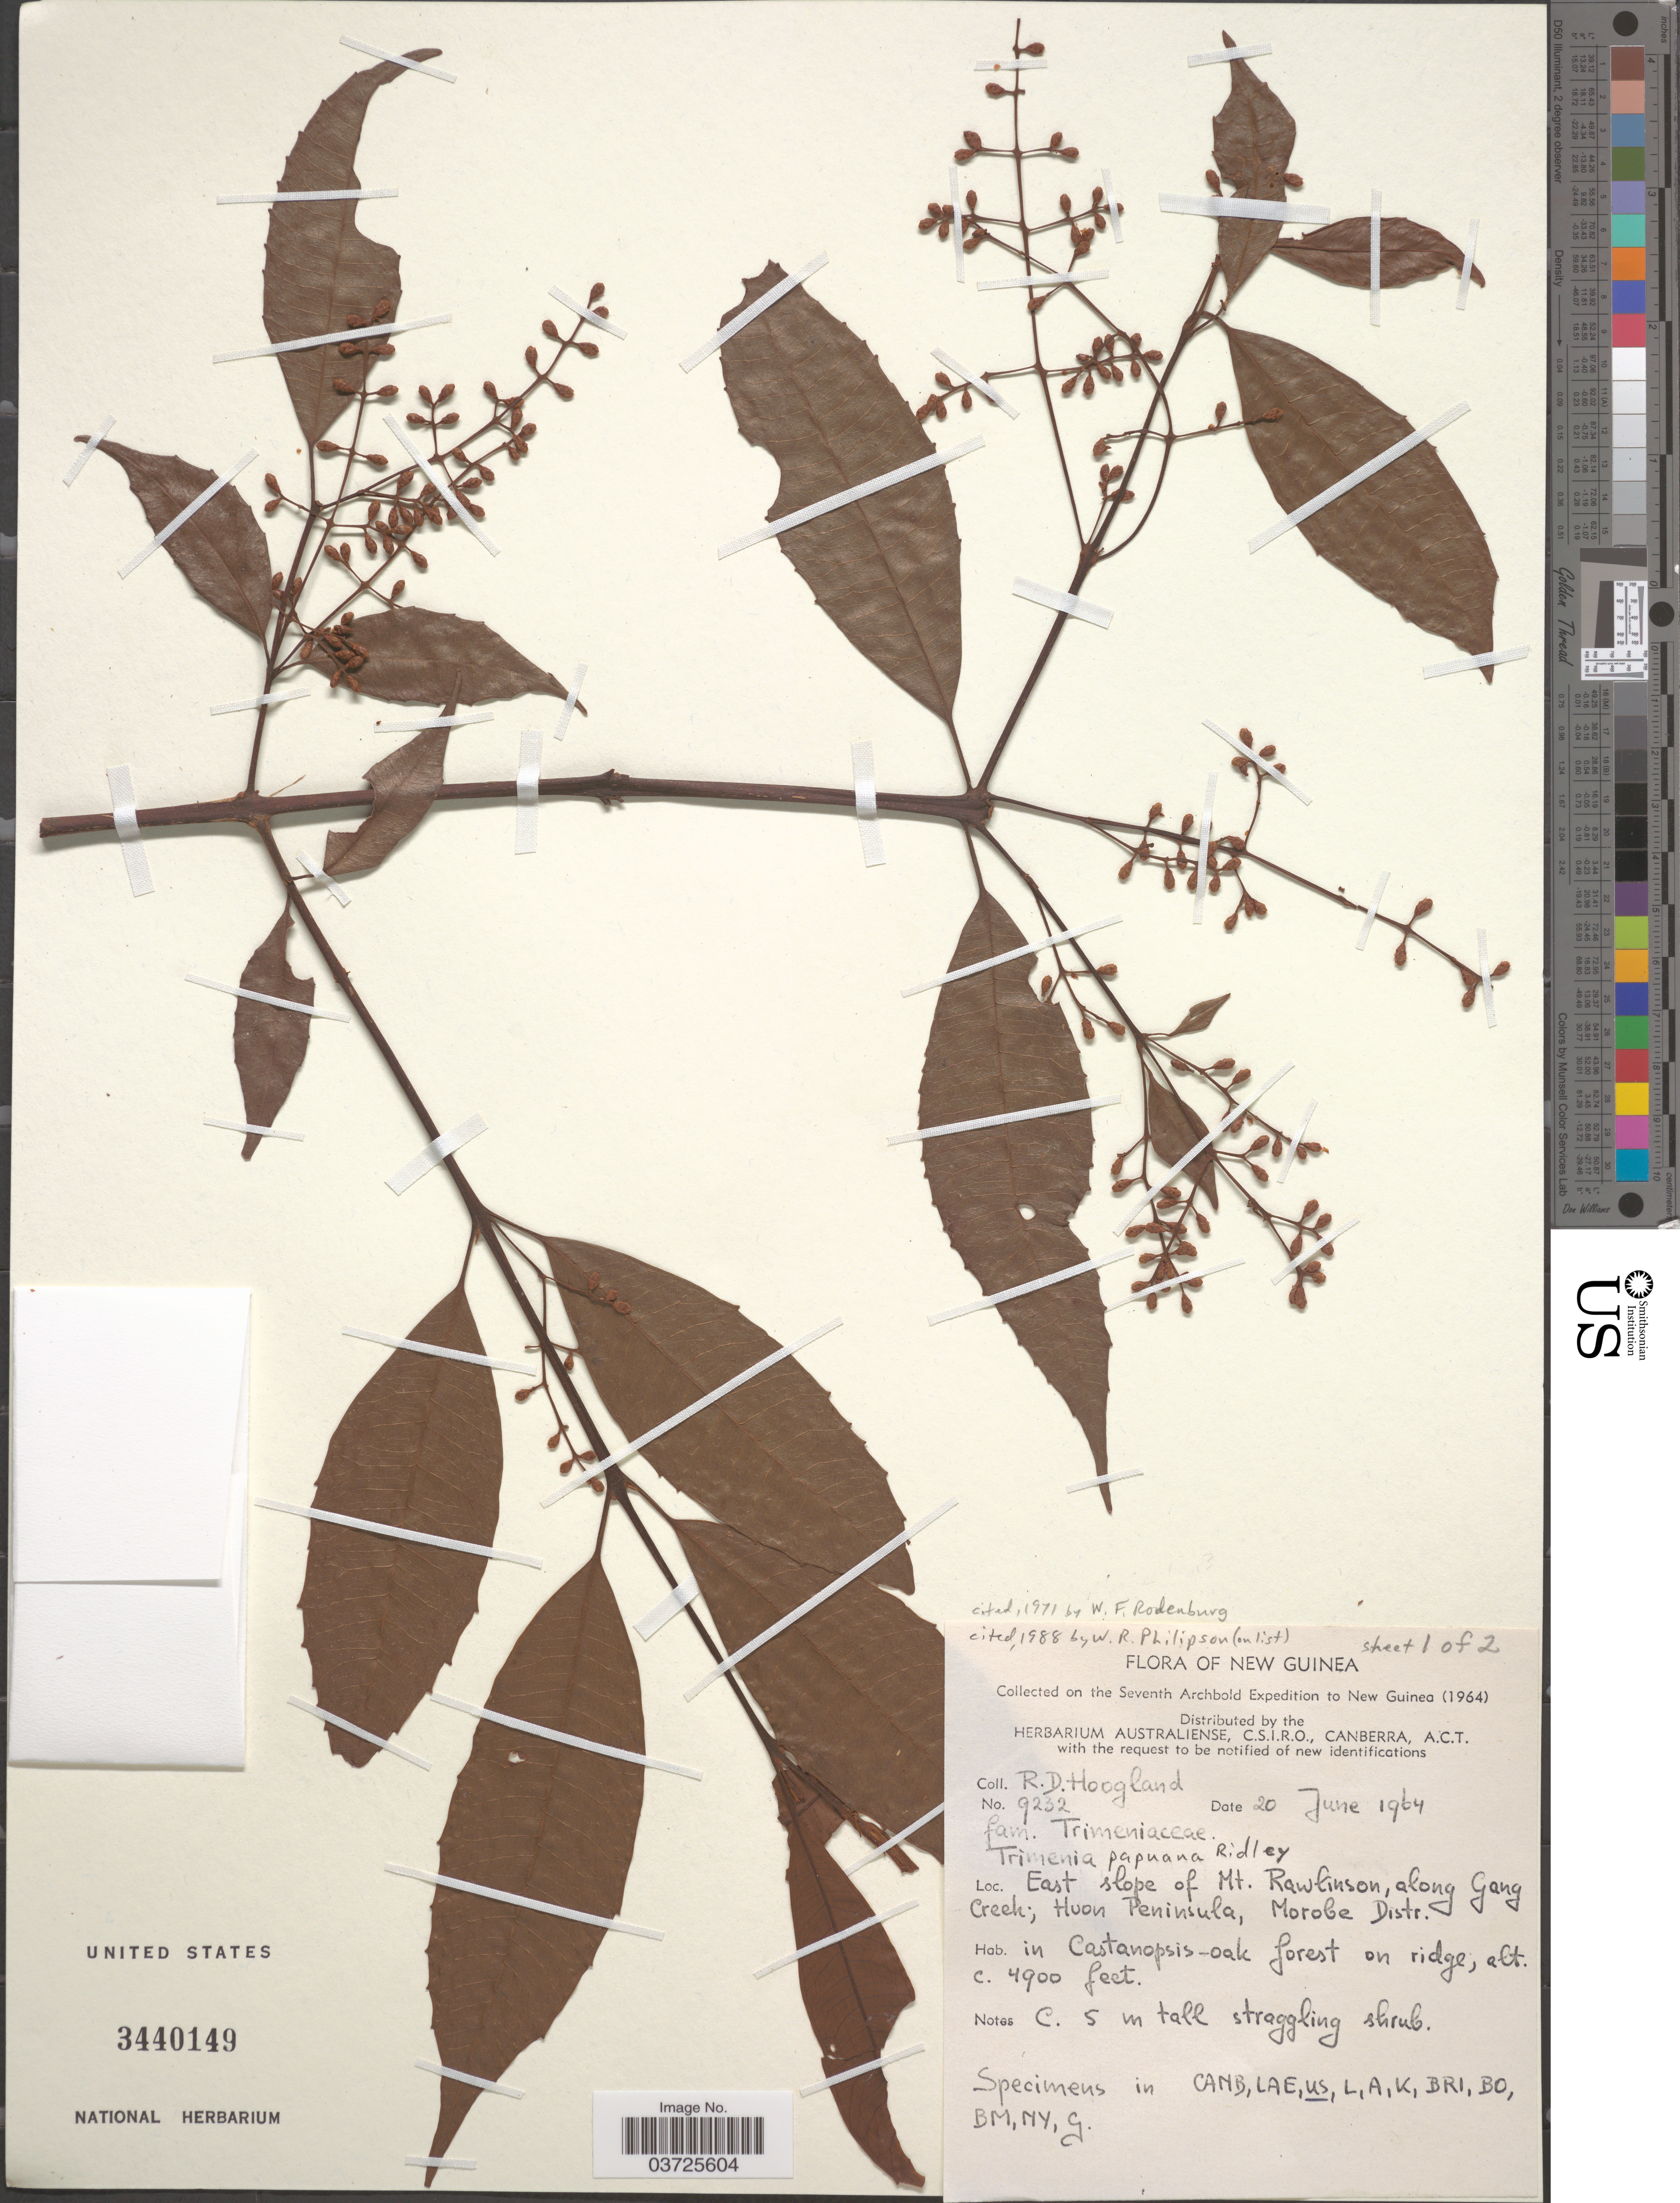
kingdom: Plantae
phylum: Tracheophyta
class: Magnoliopsida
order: Austrobaileyales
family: Trimeniaceae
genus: Trimenia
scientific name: Trimenia papuana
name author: Ridl.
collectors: R. D. Hoogland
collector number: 9232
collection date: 1964-06-20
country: Papua New Guinea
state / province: Morobe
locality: New Guinea. East slope of Mt. Rawlinson, along Gang Creek; Huon Peninsula, Morobe Distr.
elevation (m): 1494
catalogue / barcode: US 3440149